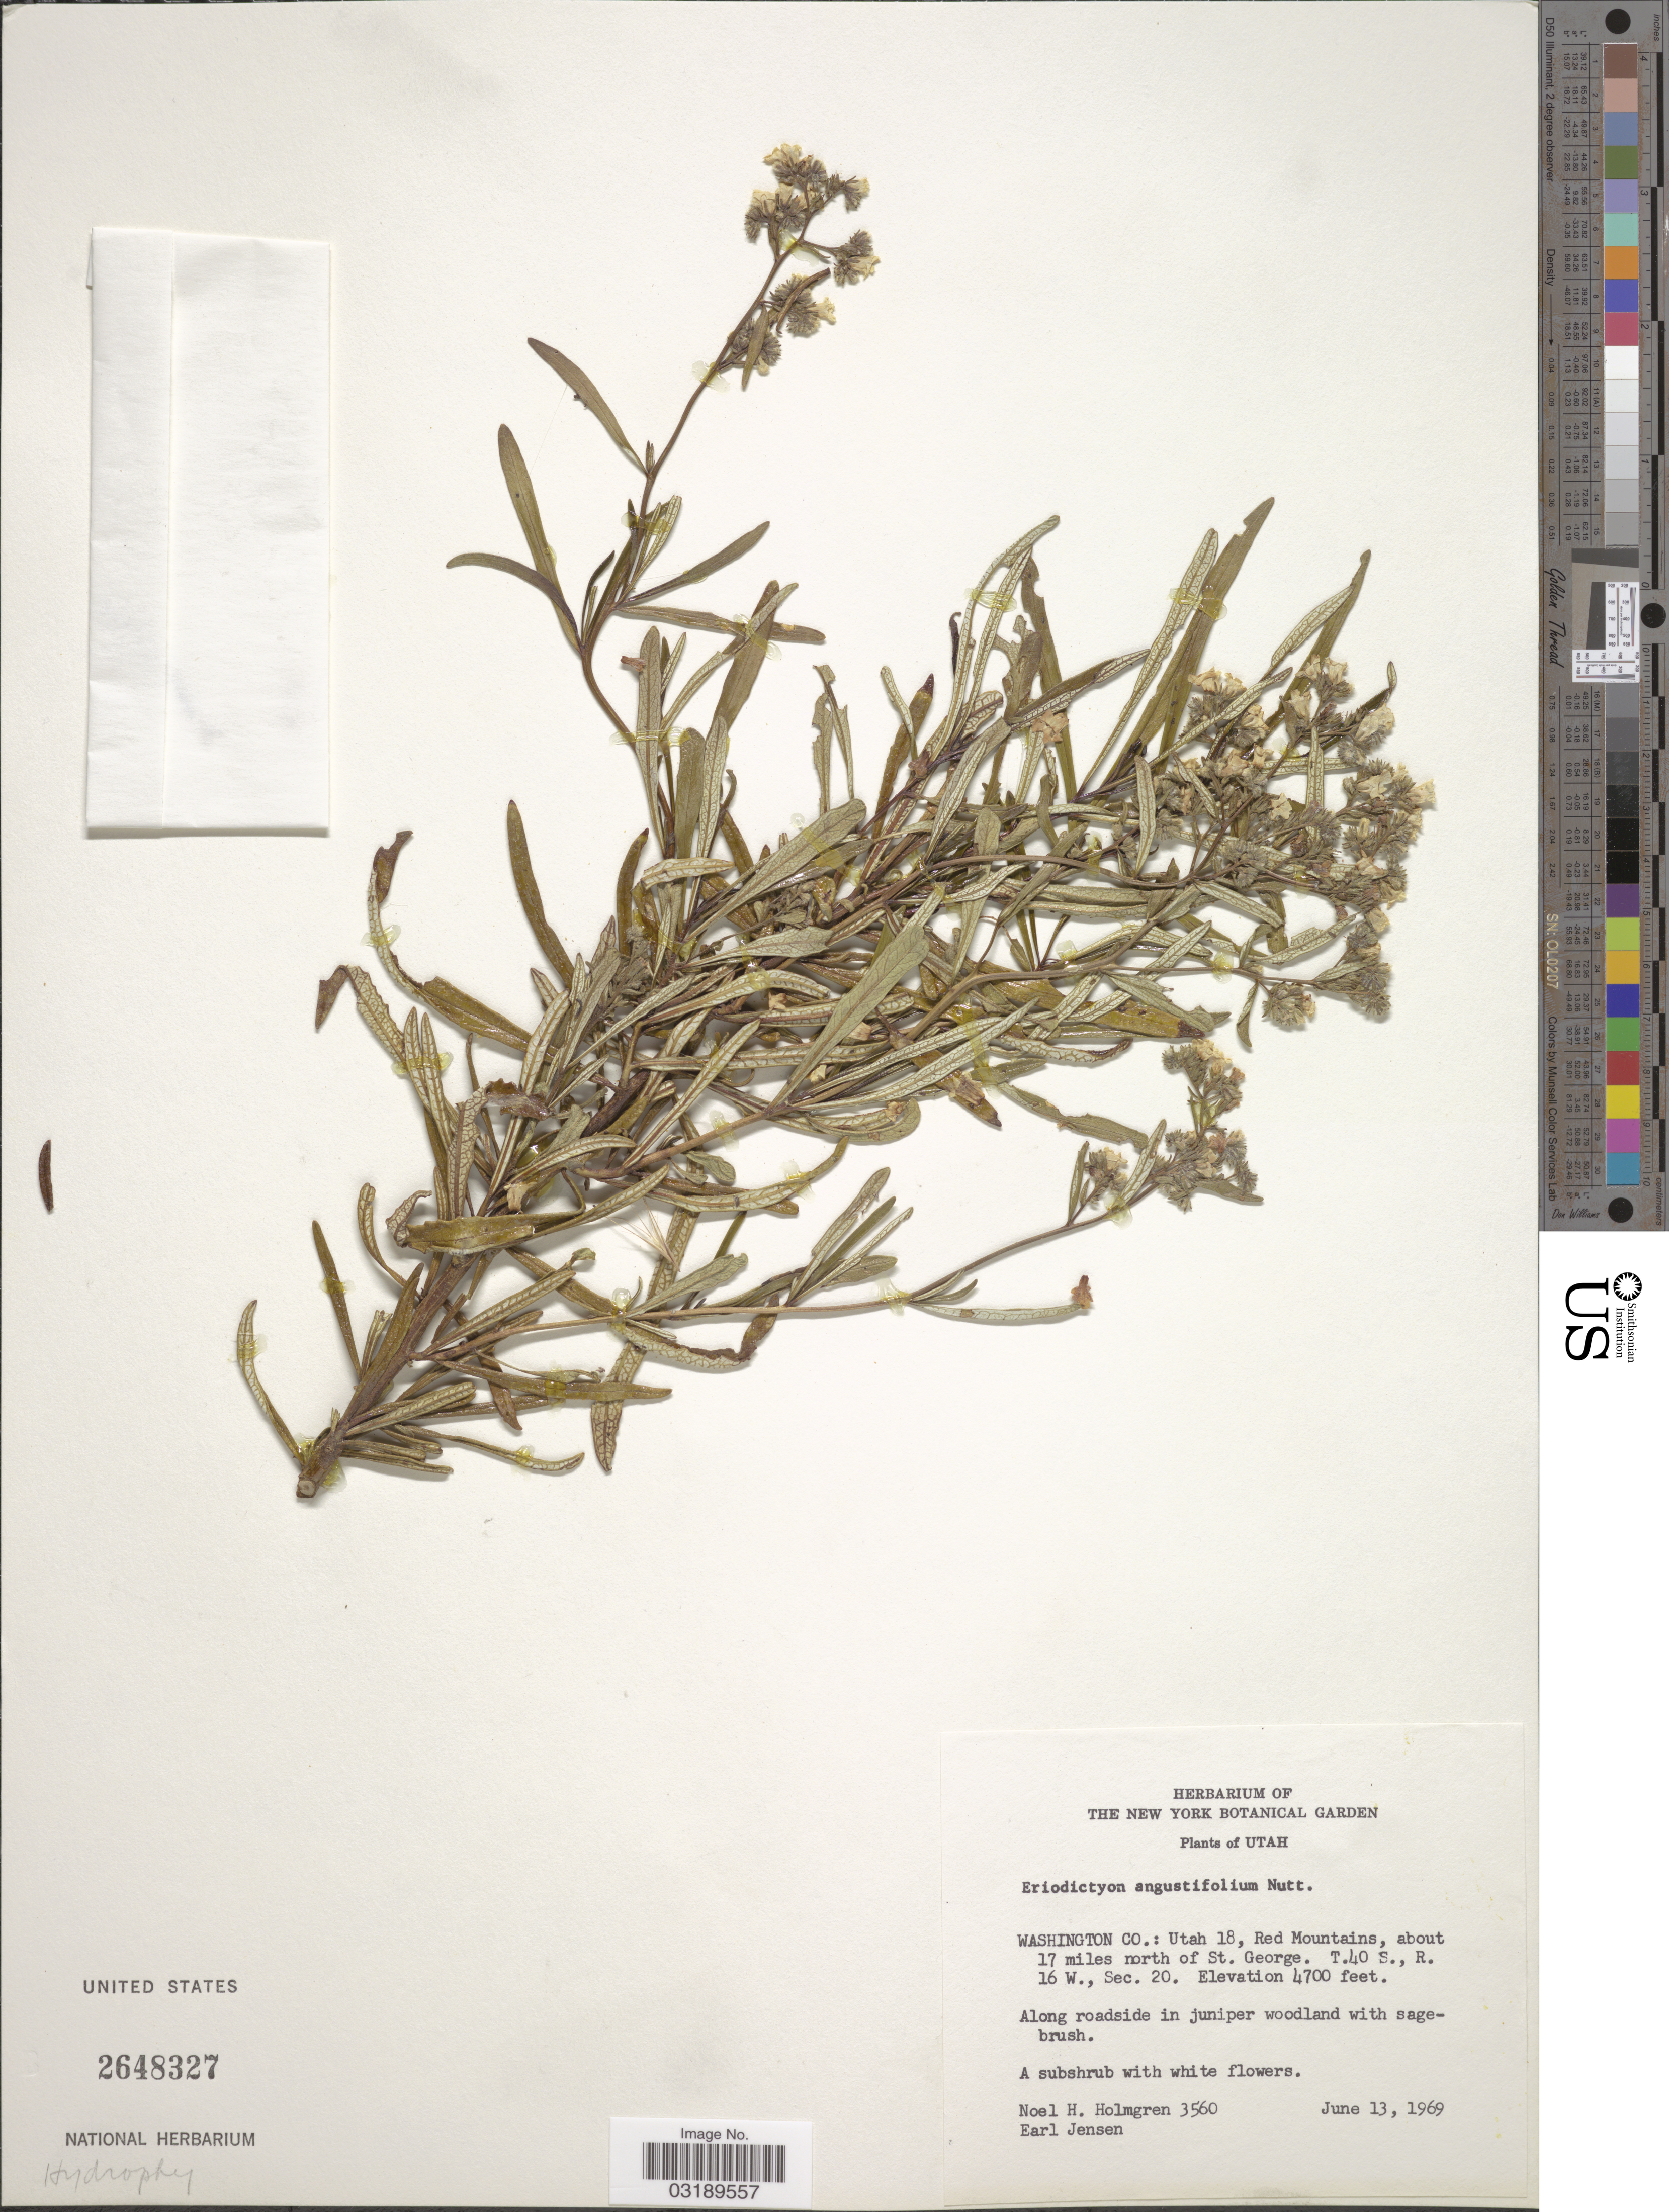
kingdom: Plantae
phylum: Tracheophyta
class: Magnoliopsida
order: Boraginales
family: Namaceae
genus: Eriodictyon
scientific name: Eriodictyon angustifolium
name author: Nutt.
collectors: N. H. Holmgren & E. Jensen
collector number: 3560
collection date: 1969-06-13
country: United States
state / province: Utah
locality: Washington Co.: Utah 18, Red Mountains, about 17 miles north of St. George, T40S, R16W, Sec20.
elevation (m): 1433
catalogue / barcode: US 2648327